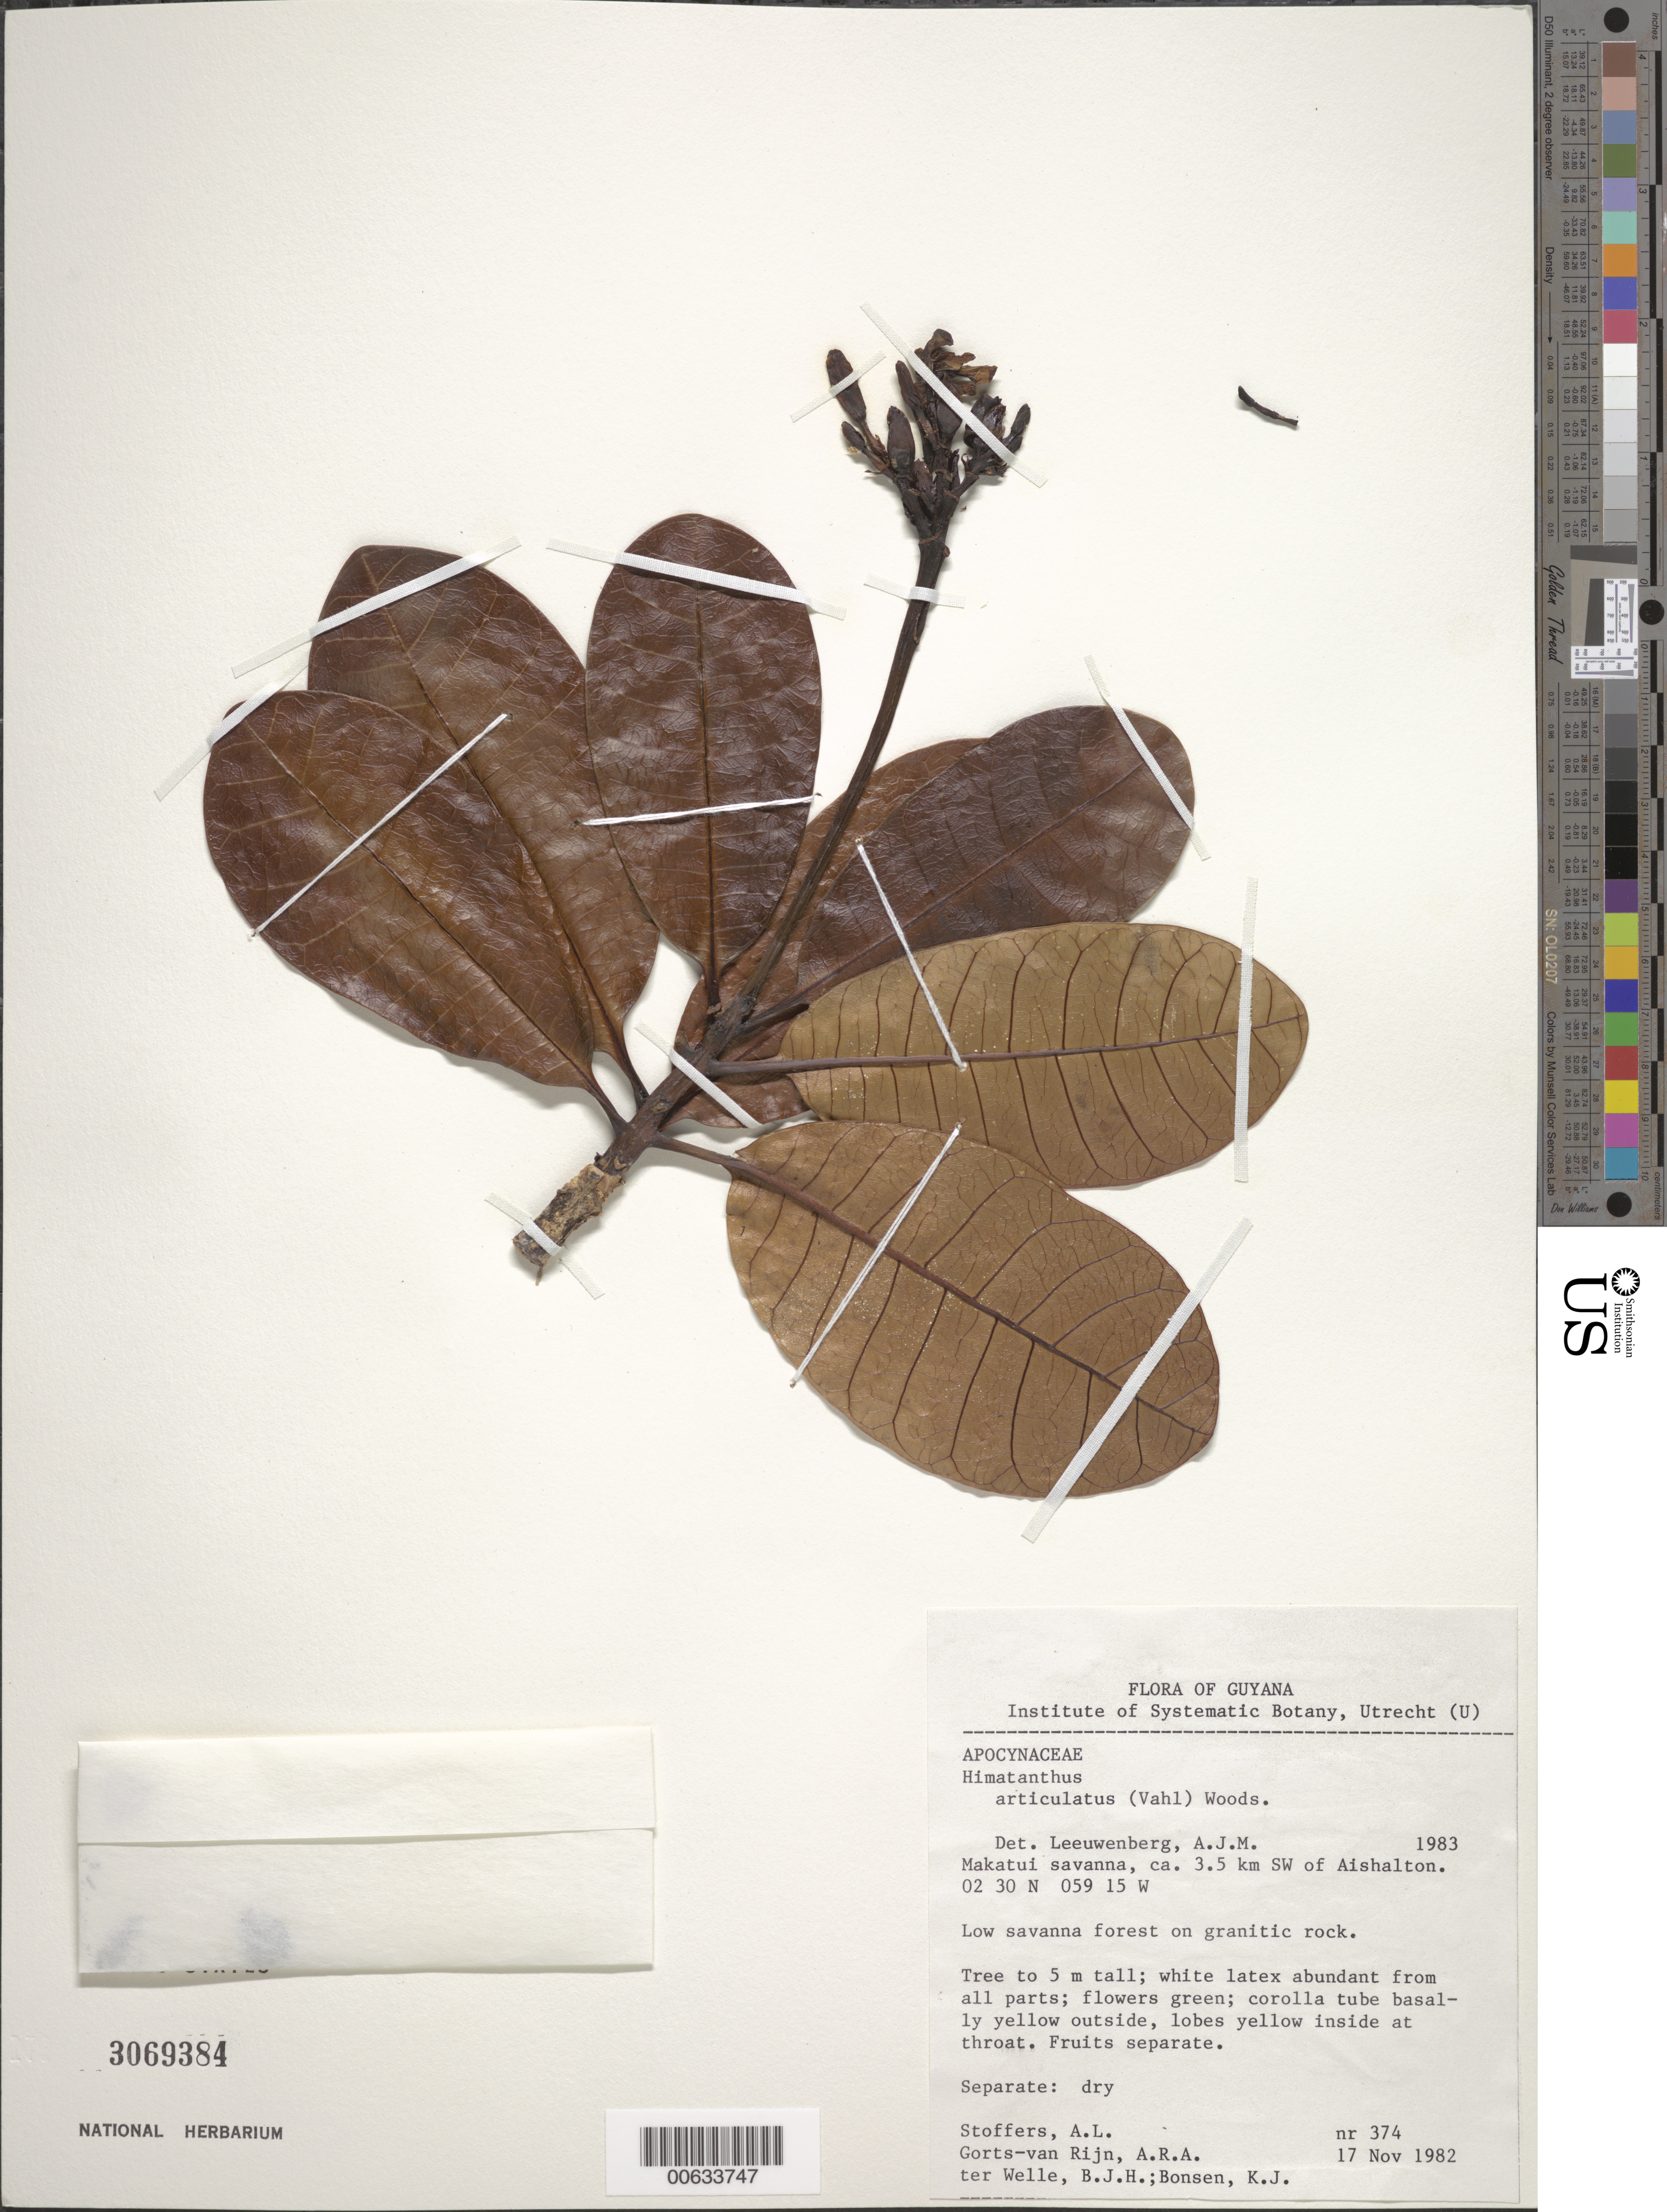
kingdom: Plantae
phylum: Tracheophyta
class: Magnoliopsida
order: Gentianales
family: Apocynaceae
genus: Himatanthus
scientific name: Himatanthus articulatus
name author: (Vahl) Woodson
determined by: Leeuwenberg, A. J. M.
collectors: A. Stoffers, A. .R. A. Görts-van Rijn, B. Welle & K. Bonsen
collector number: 374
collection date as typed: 17-Nov-82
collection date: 1982-11-17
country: Guyana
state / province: U. Takutu-U. Essequibo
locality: Makatui savanna, ca. 3.5 km SW of Aishalton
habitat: Low savanna forest on granitic rock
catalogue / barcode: US 3069384